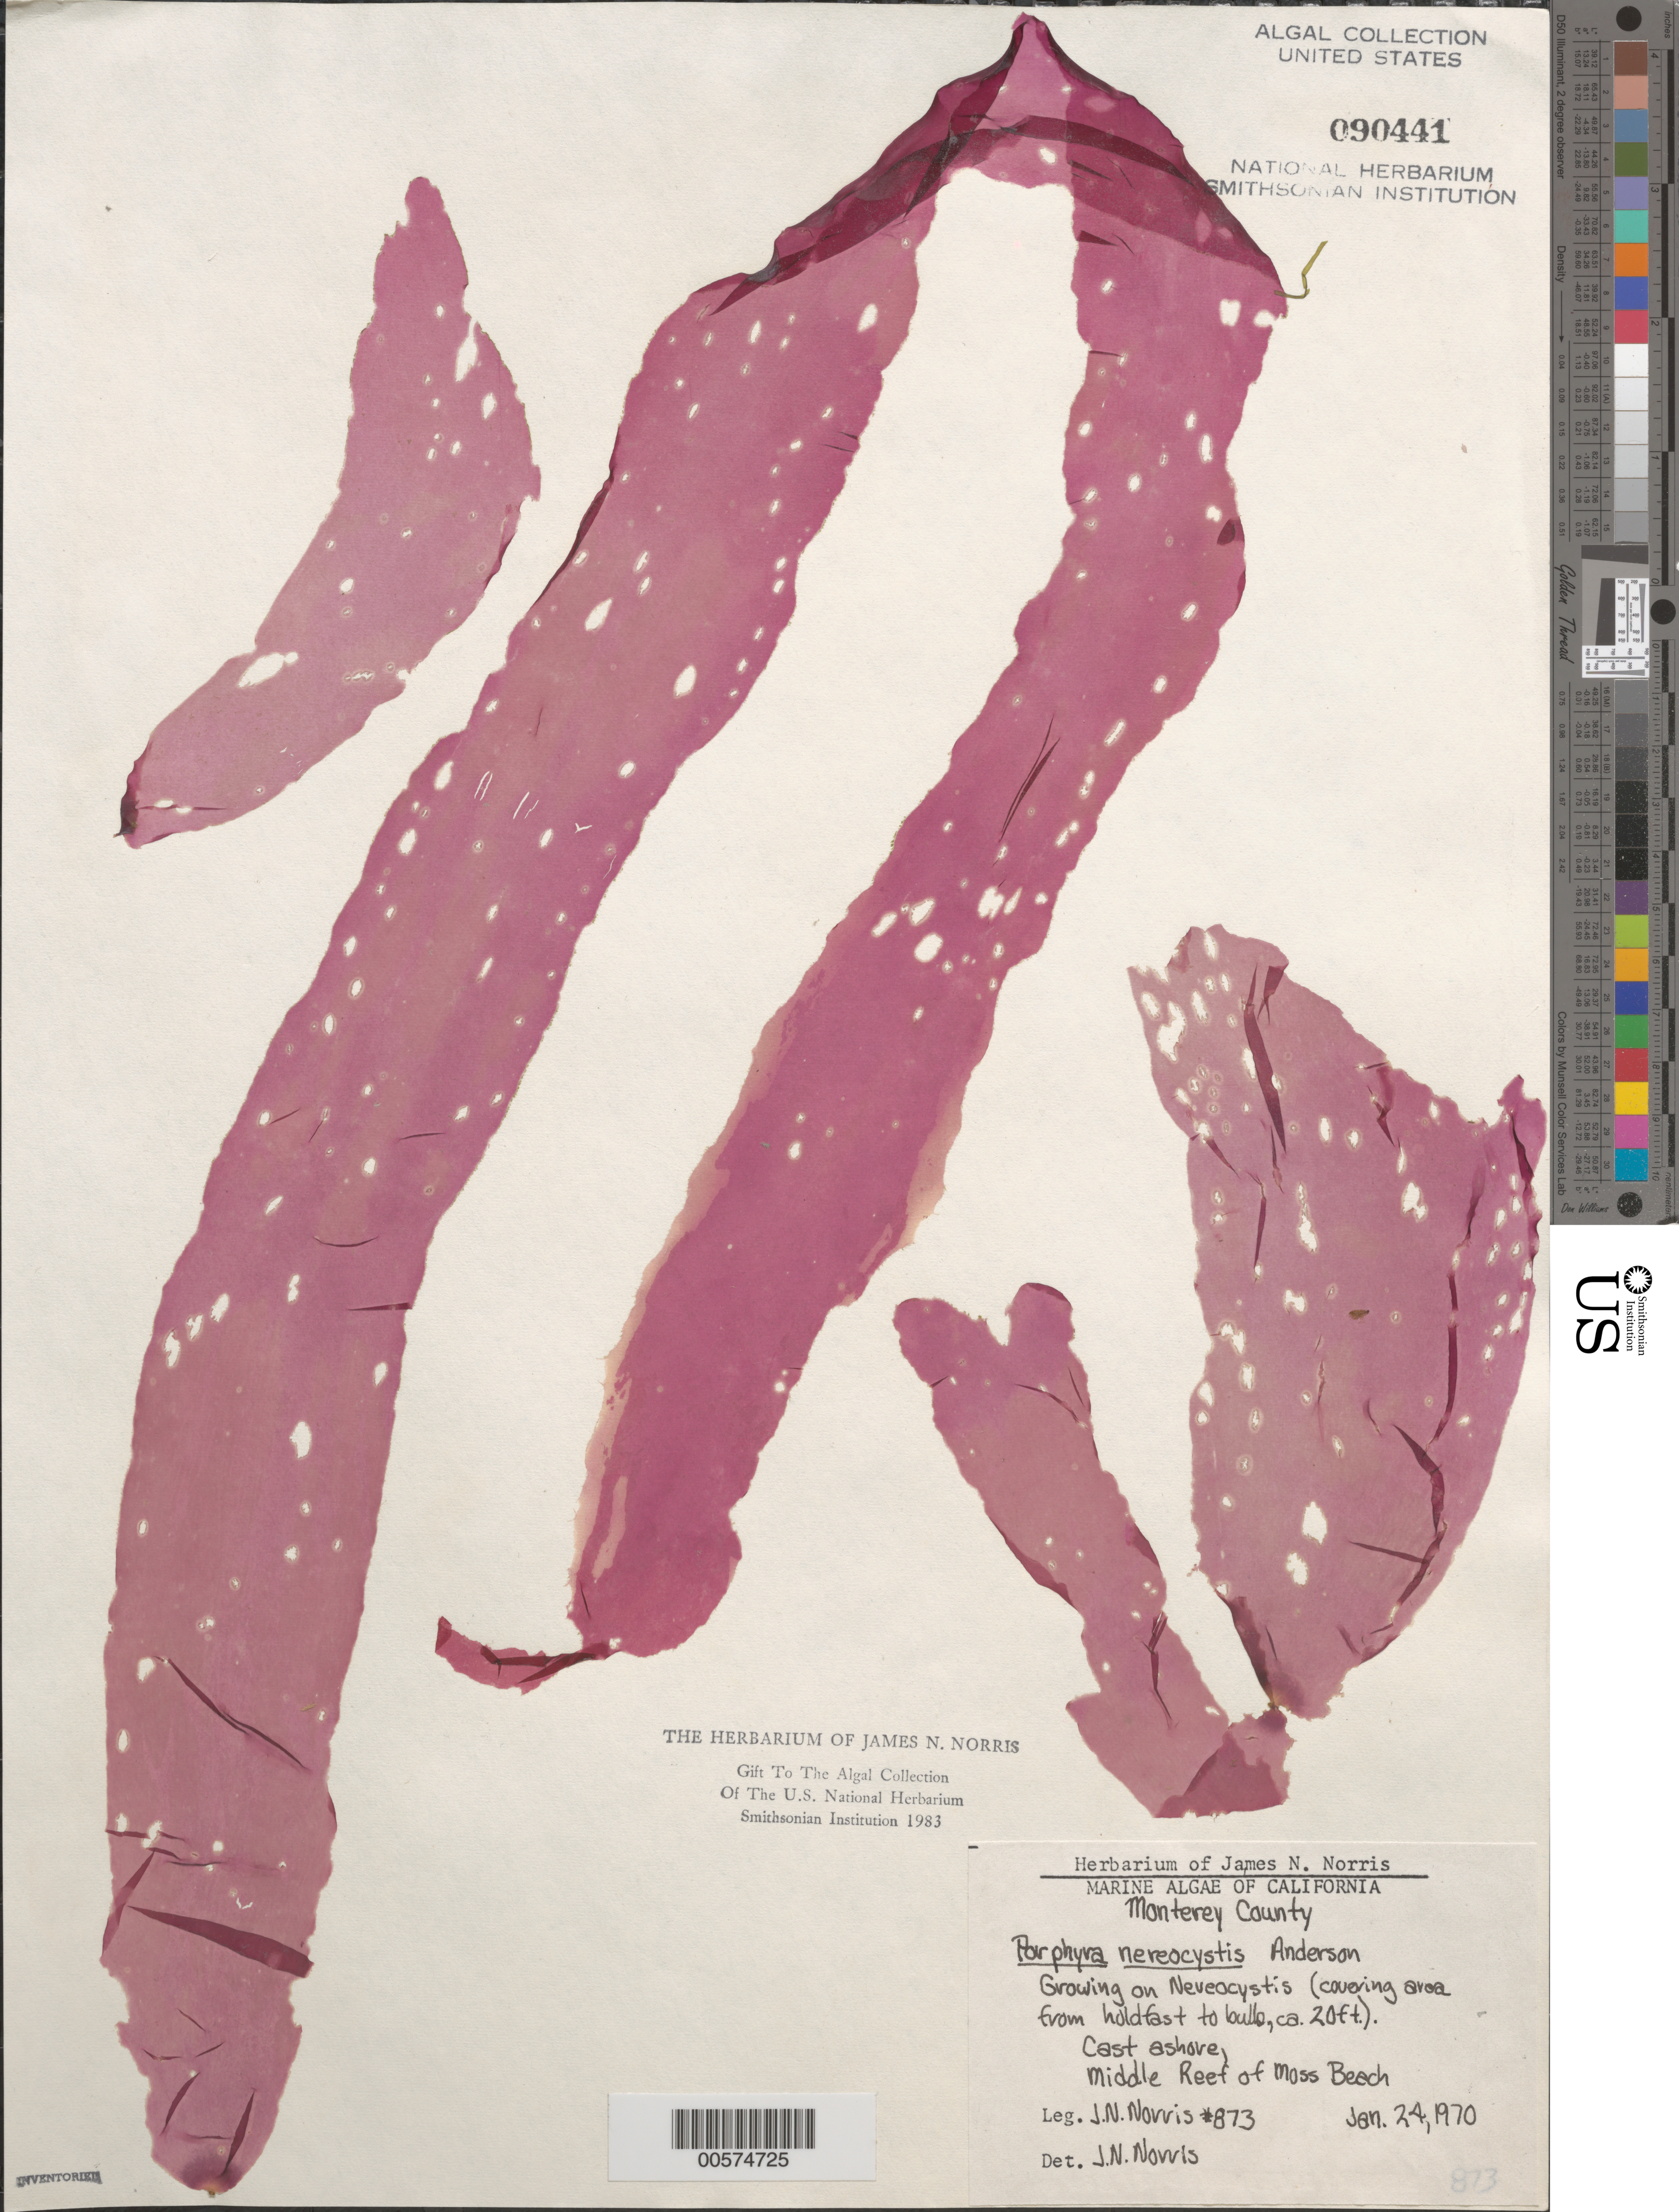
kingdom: Plantae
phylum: Rhodophyta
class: Bangiophyceae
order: Bangiales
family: Bangiaceae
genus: Pyropia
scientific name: Pyropia nereocystis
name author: (C.L. Anderson) S.C. Lindstrom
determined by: Algae name updating Project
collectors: J. N. Norris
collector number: JN-873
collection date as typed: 24 Jan 1970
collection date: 1970-01-24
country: United States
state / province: California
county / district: Monterey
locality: Middle Reef of Moss Beach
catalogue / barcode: US 90441